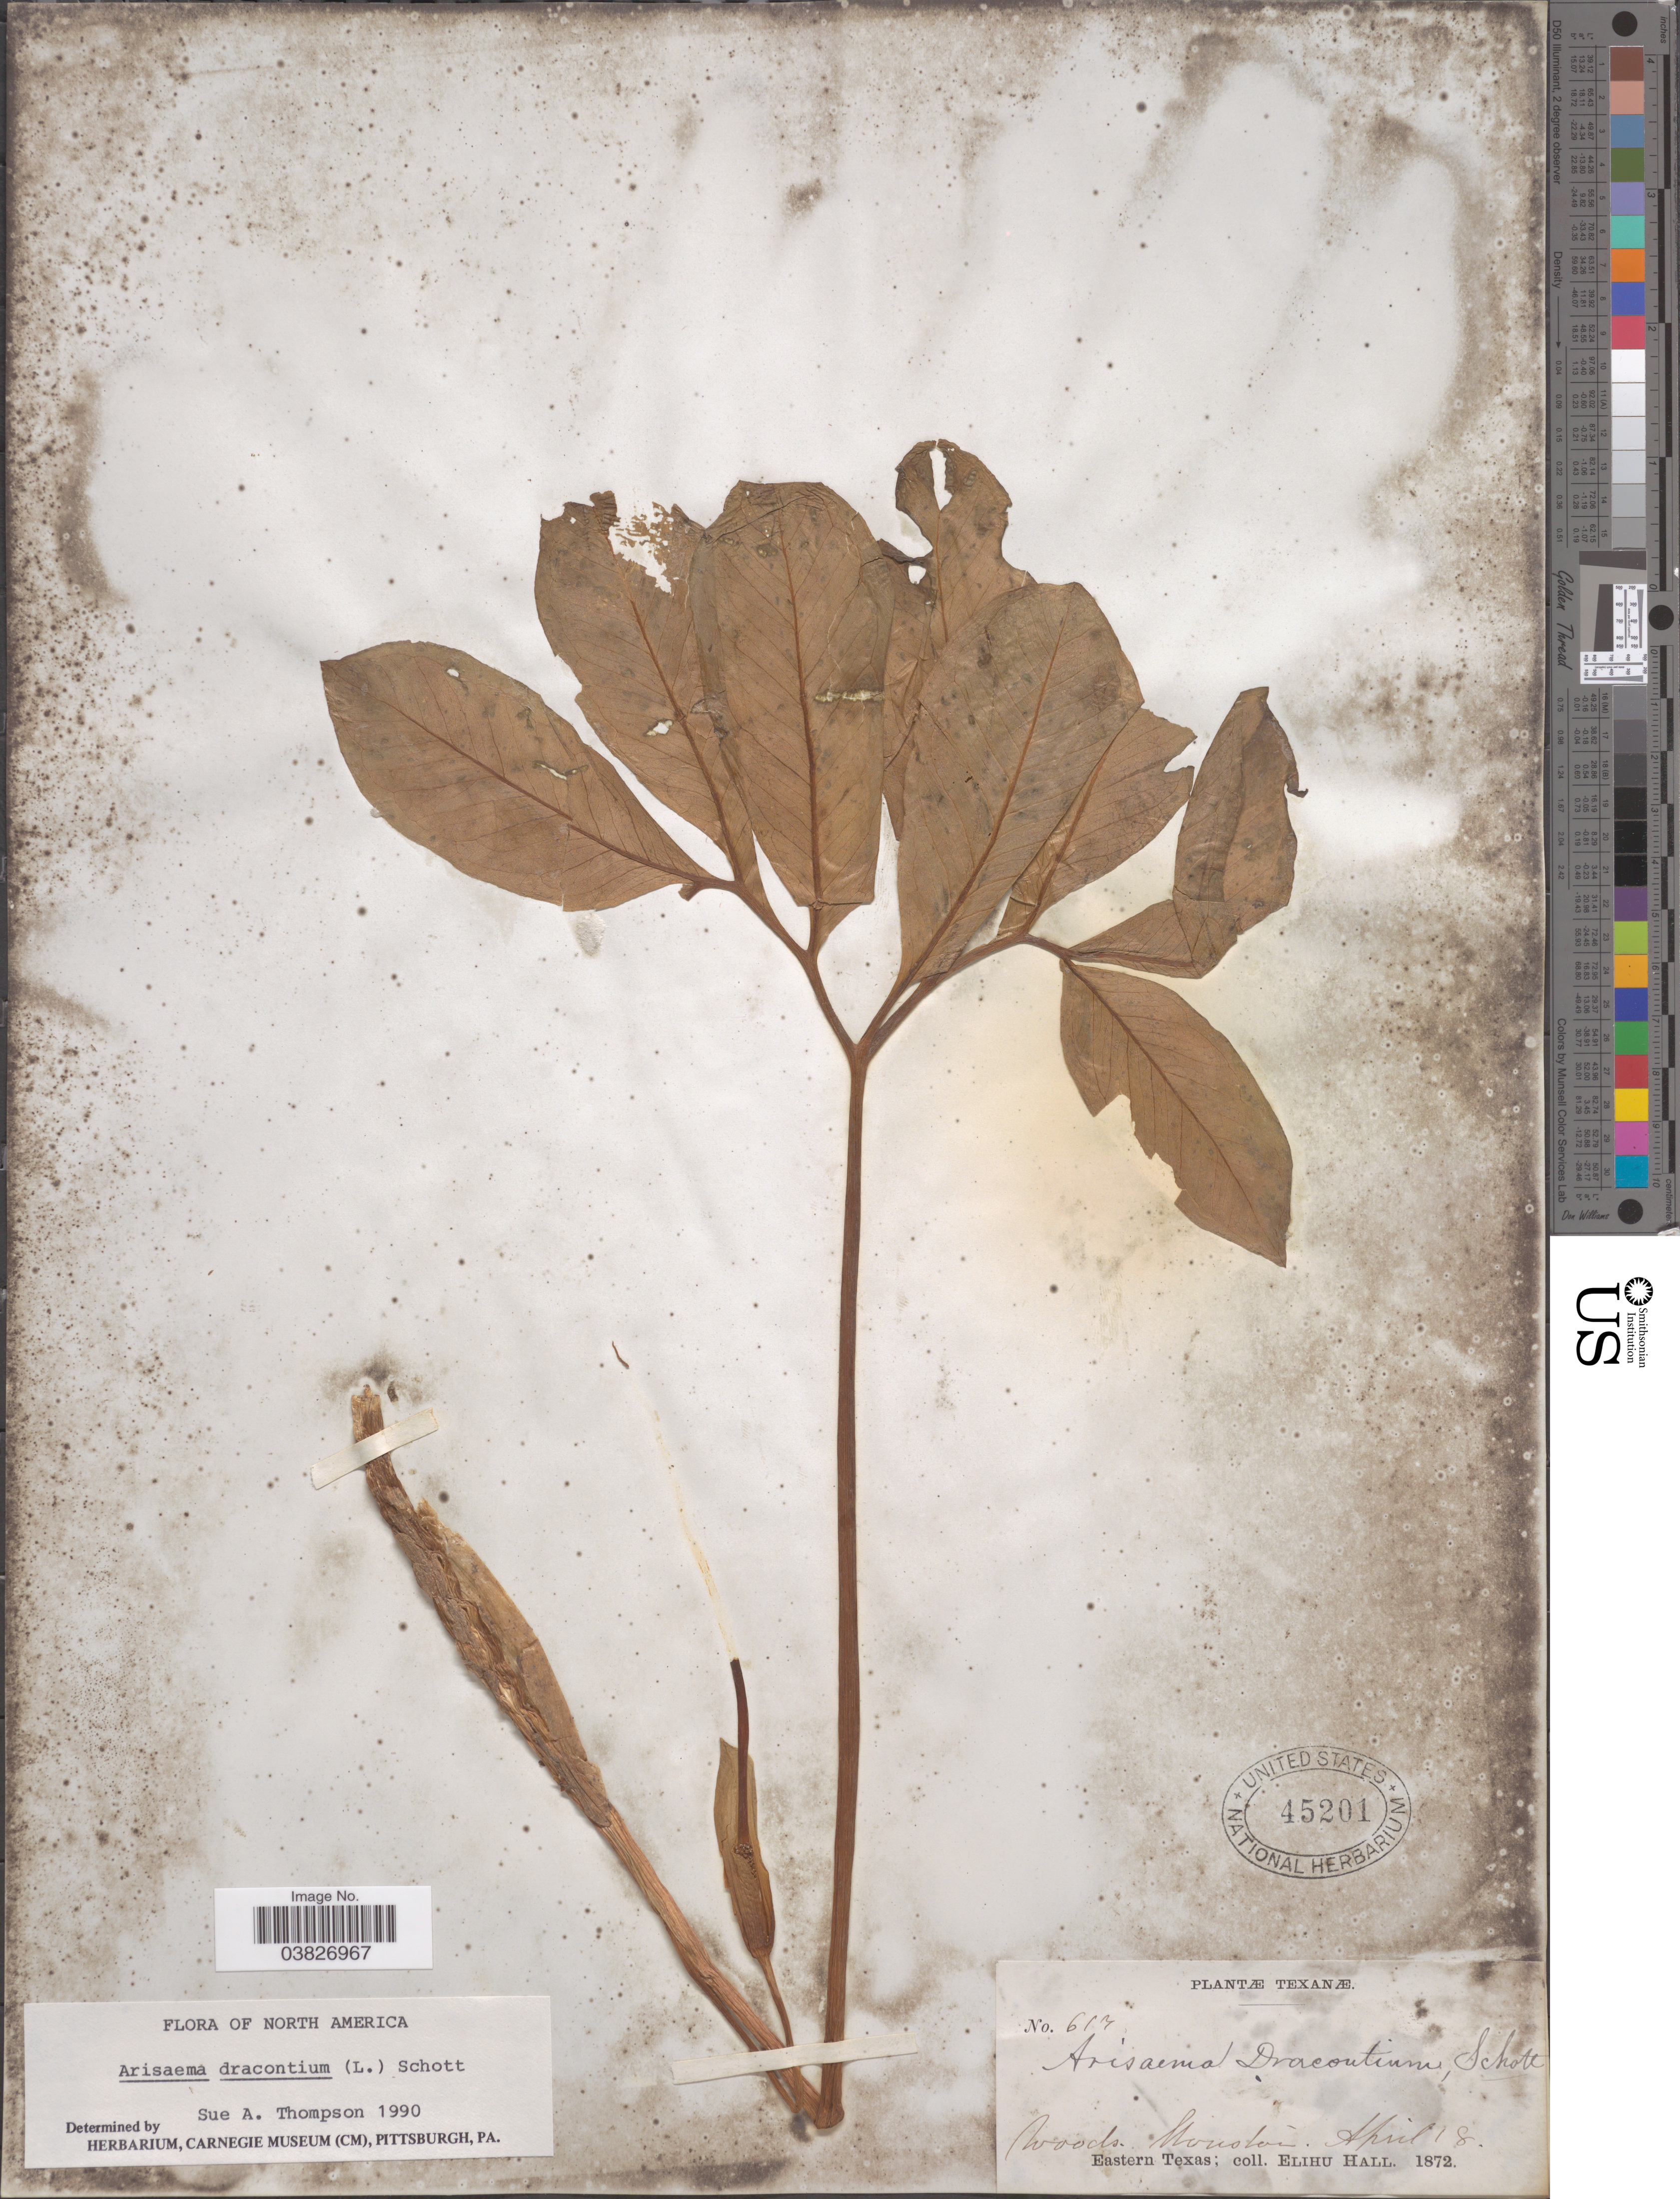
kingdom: Plantae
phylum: Tracheophyta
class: Liliopsida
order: Alismatales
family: Araceae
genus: Arisaema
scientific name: Arisaema dracontium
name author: (L.) Schott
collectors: E. Hall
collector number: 617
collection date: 1872-04-18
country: United States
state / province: Texas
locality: Houston. Eastern Texas.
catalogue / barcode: US 45201